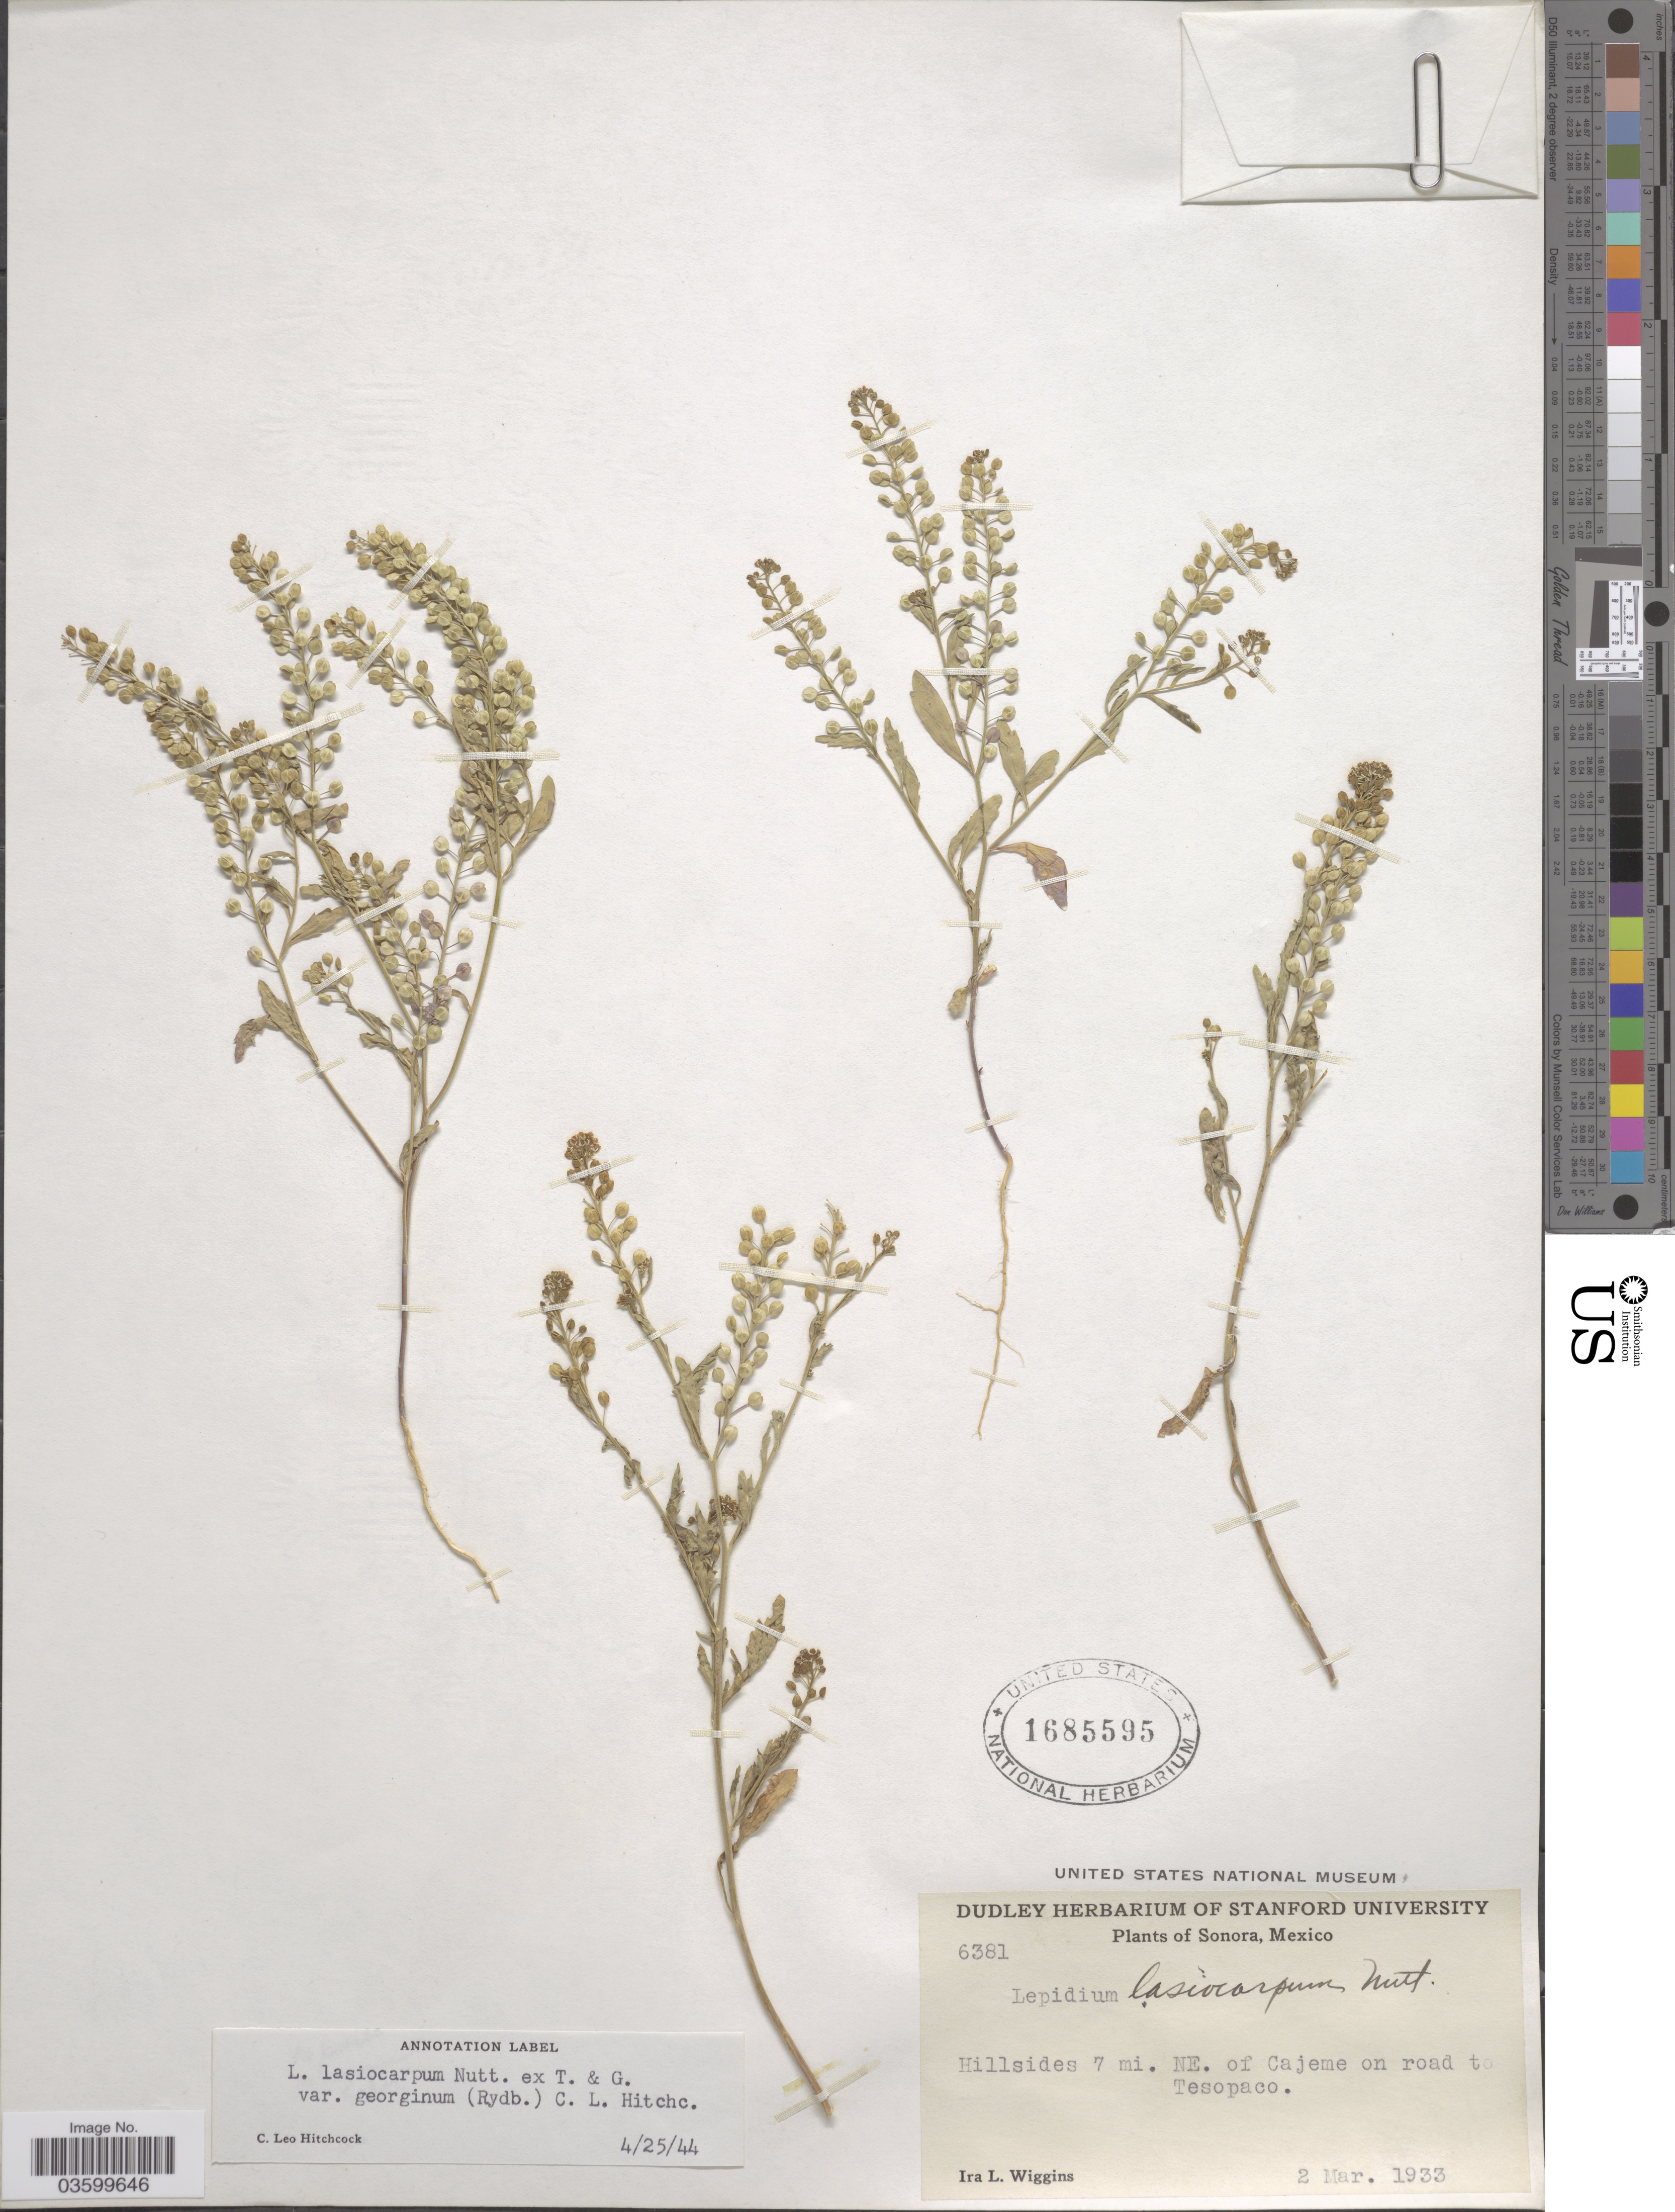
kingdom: Plantae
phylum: Tracheophyta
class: Magnoliopsida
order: Brassicales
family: Brassicaceae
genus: Lepidium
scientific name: Lepidium lasiocarpum var. georginum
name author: (Rydb.) C.L. Hitchc.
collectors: I. L. Wiggins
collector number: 6381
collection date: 1933-03-02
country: Mexico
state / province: Sonora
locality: Hillsides 7 mi. NE. of Cajeme on road to Tesopaco.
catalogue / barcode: US 1685595